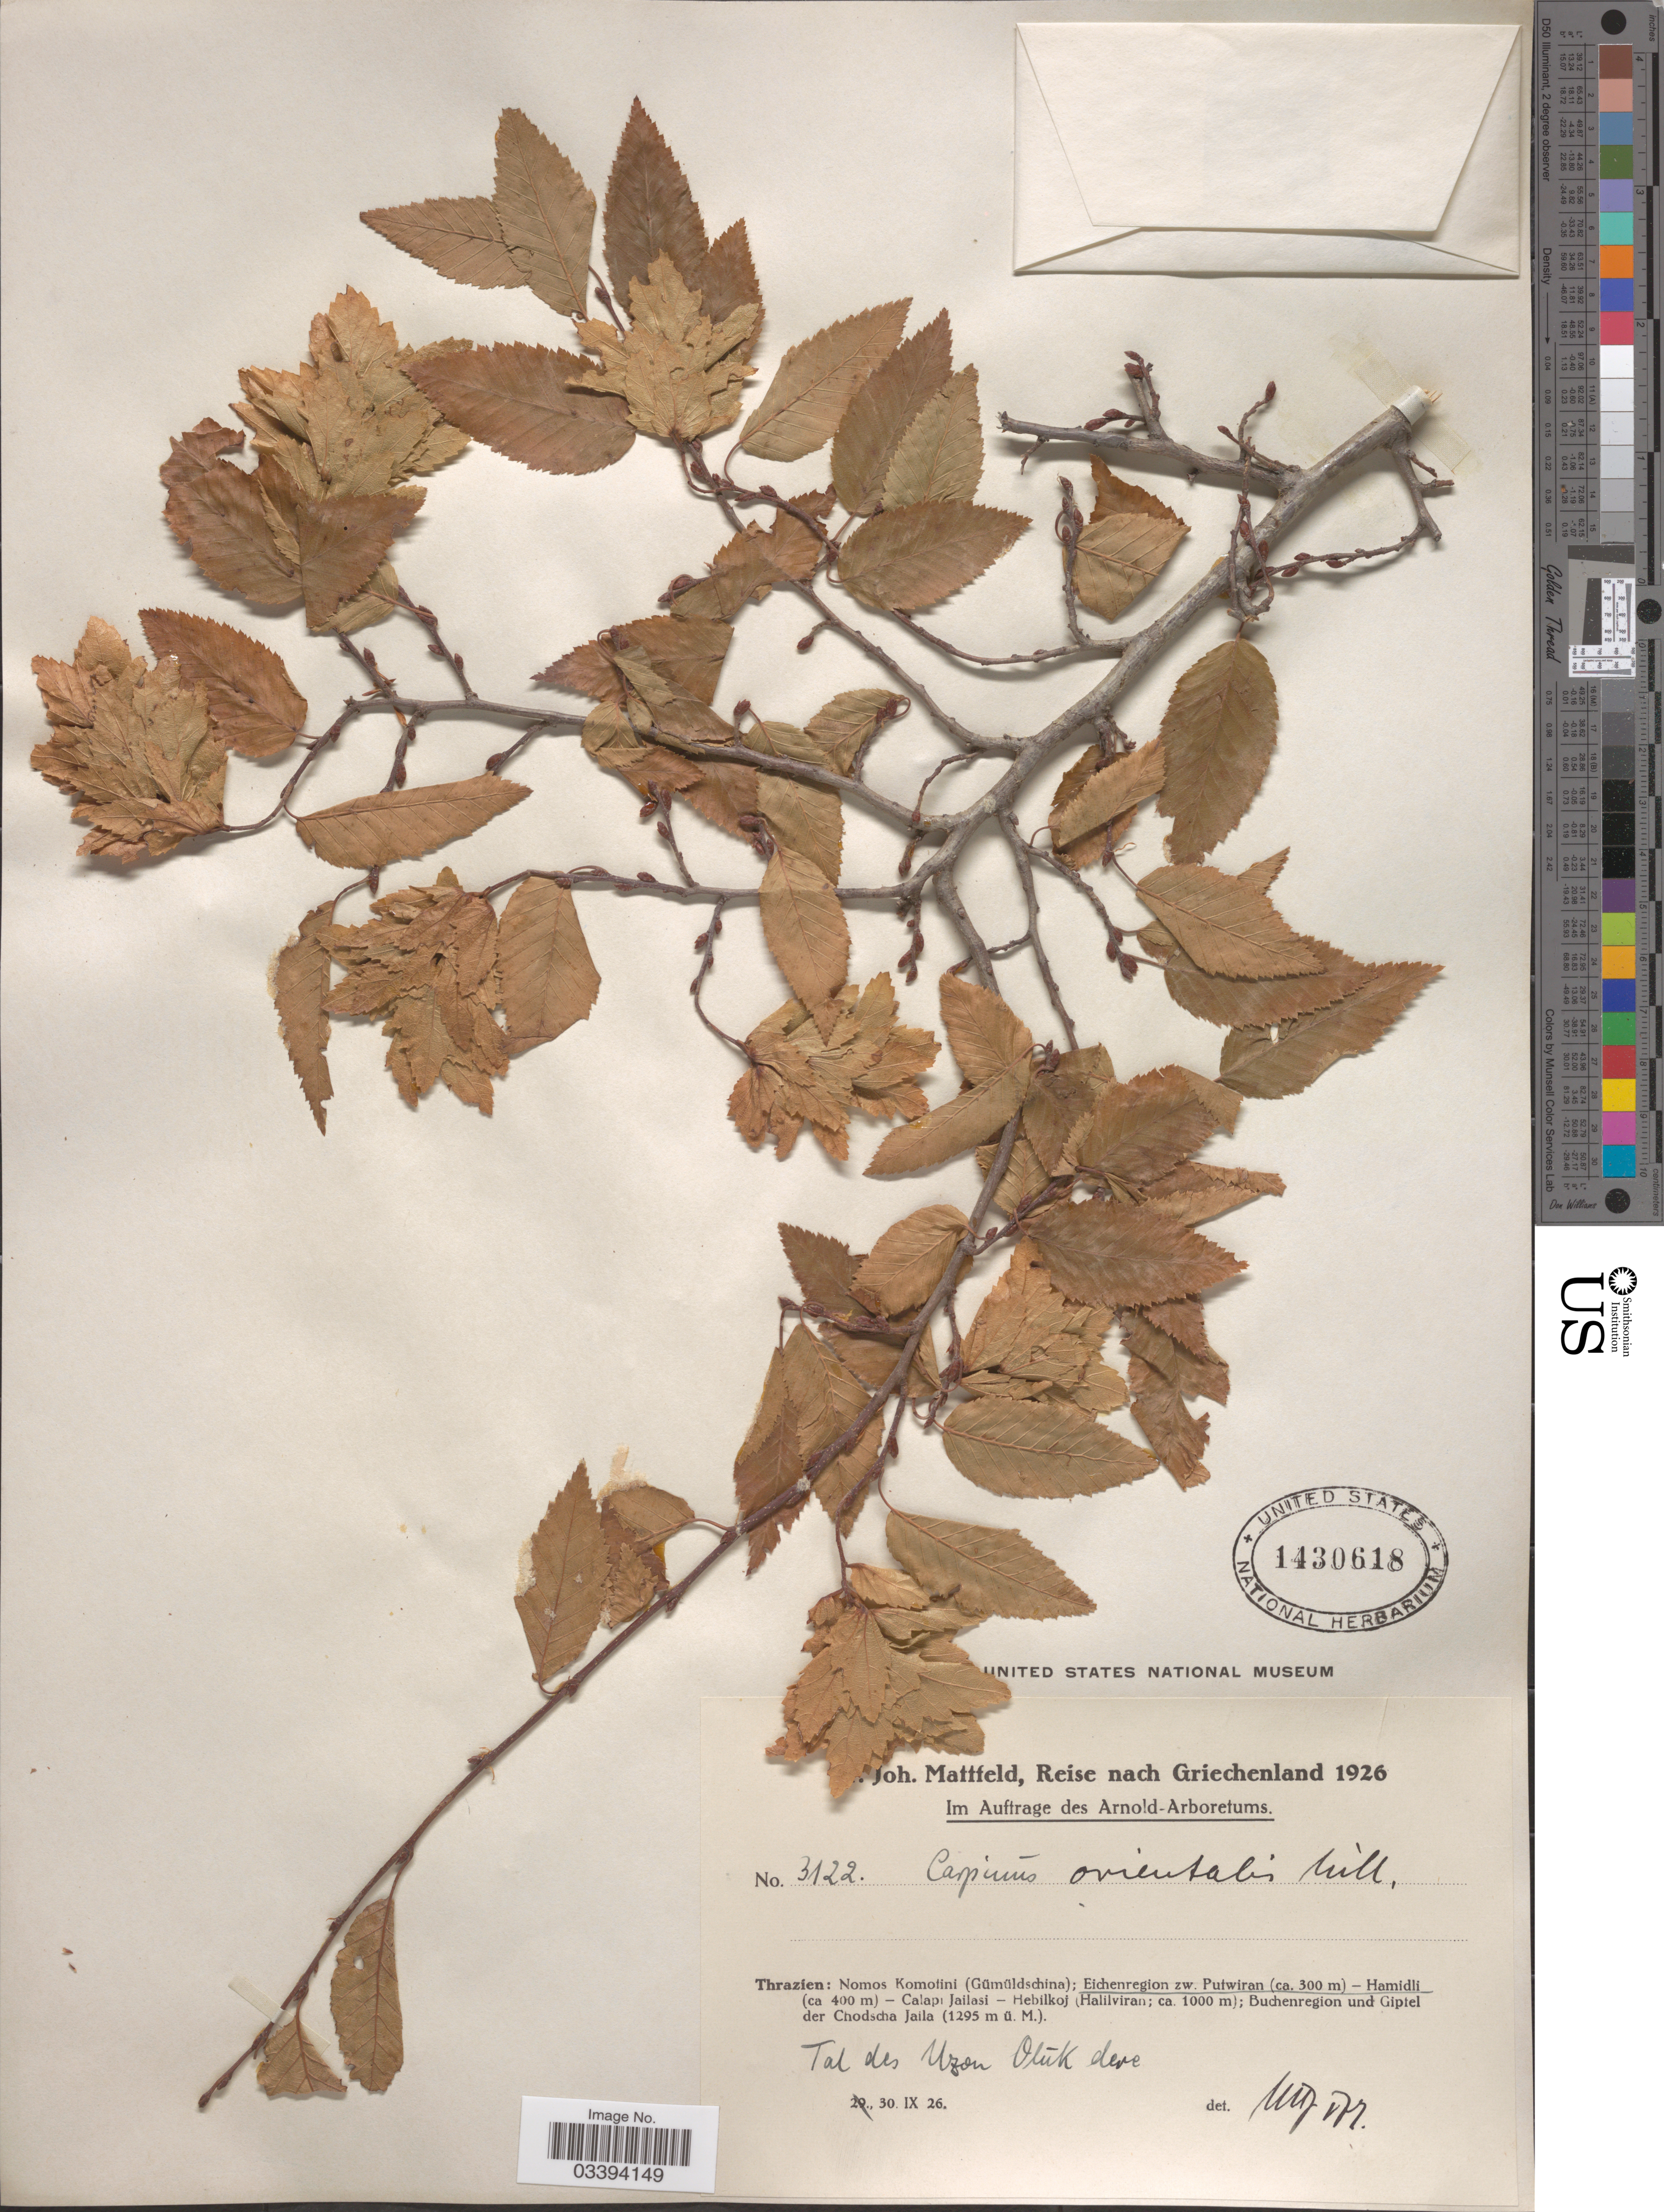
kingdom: Plantae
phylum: Tracheophyta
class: Magnoliopsida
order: Fagales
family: Betulaceae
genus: Carpinus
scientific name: Carpinus orientalis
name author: Mill.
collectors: J. Mattfeld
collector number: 3122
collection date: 1926-09-30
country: Greece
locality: Eichenregion zw. Putwiran (ca. 300m) - Hamidli (ca 400 m). Tal des Uzon Olúk dere.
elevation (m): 1295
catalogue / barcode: US 1430618